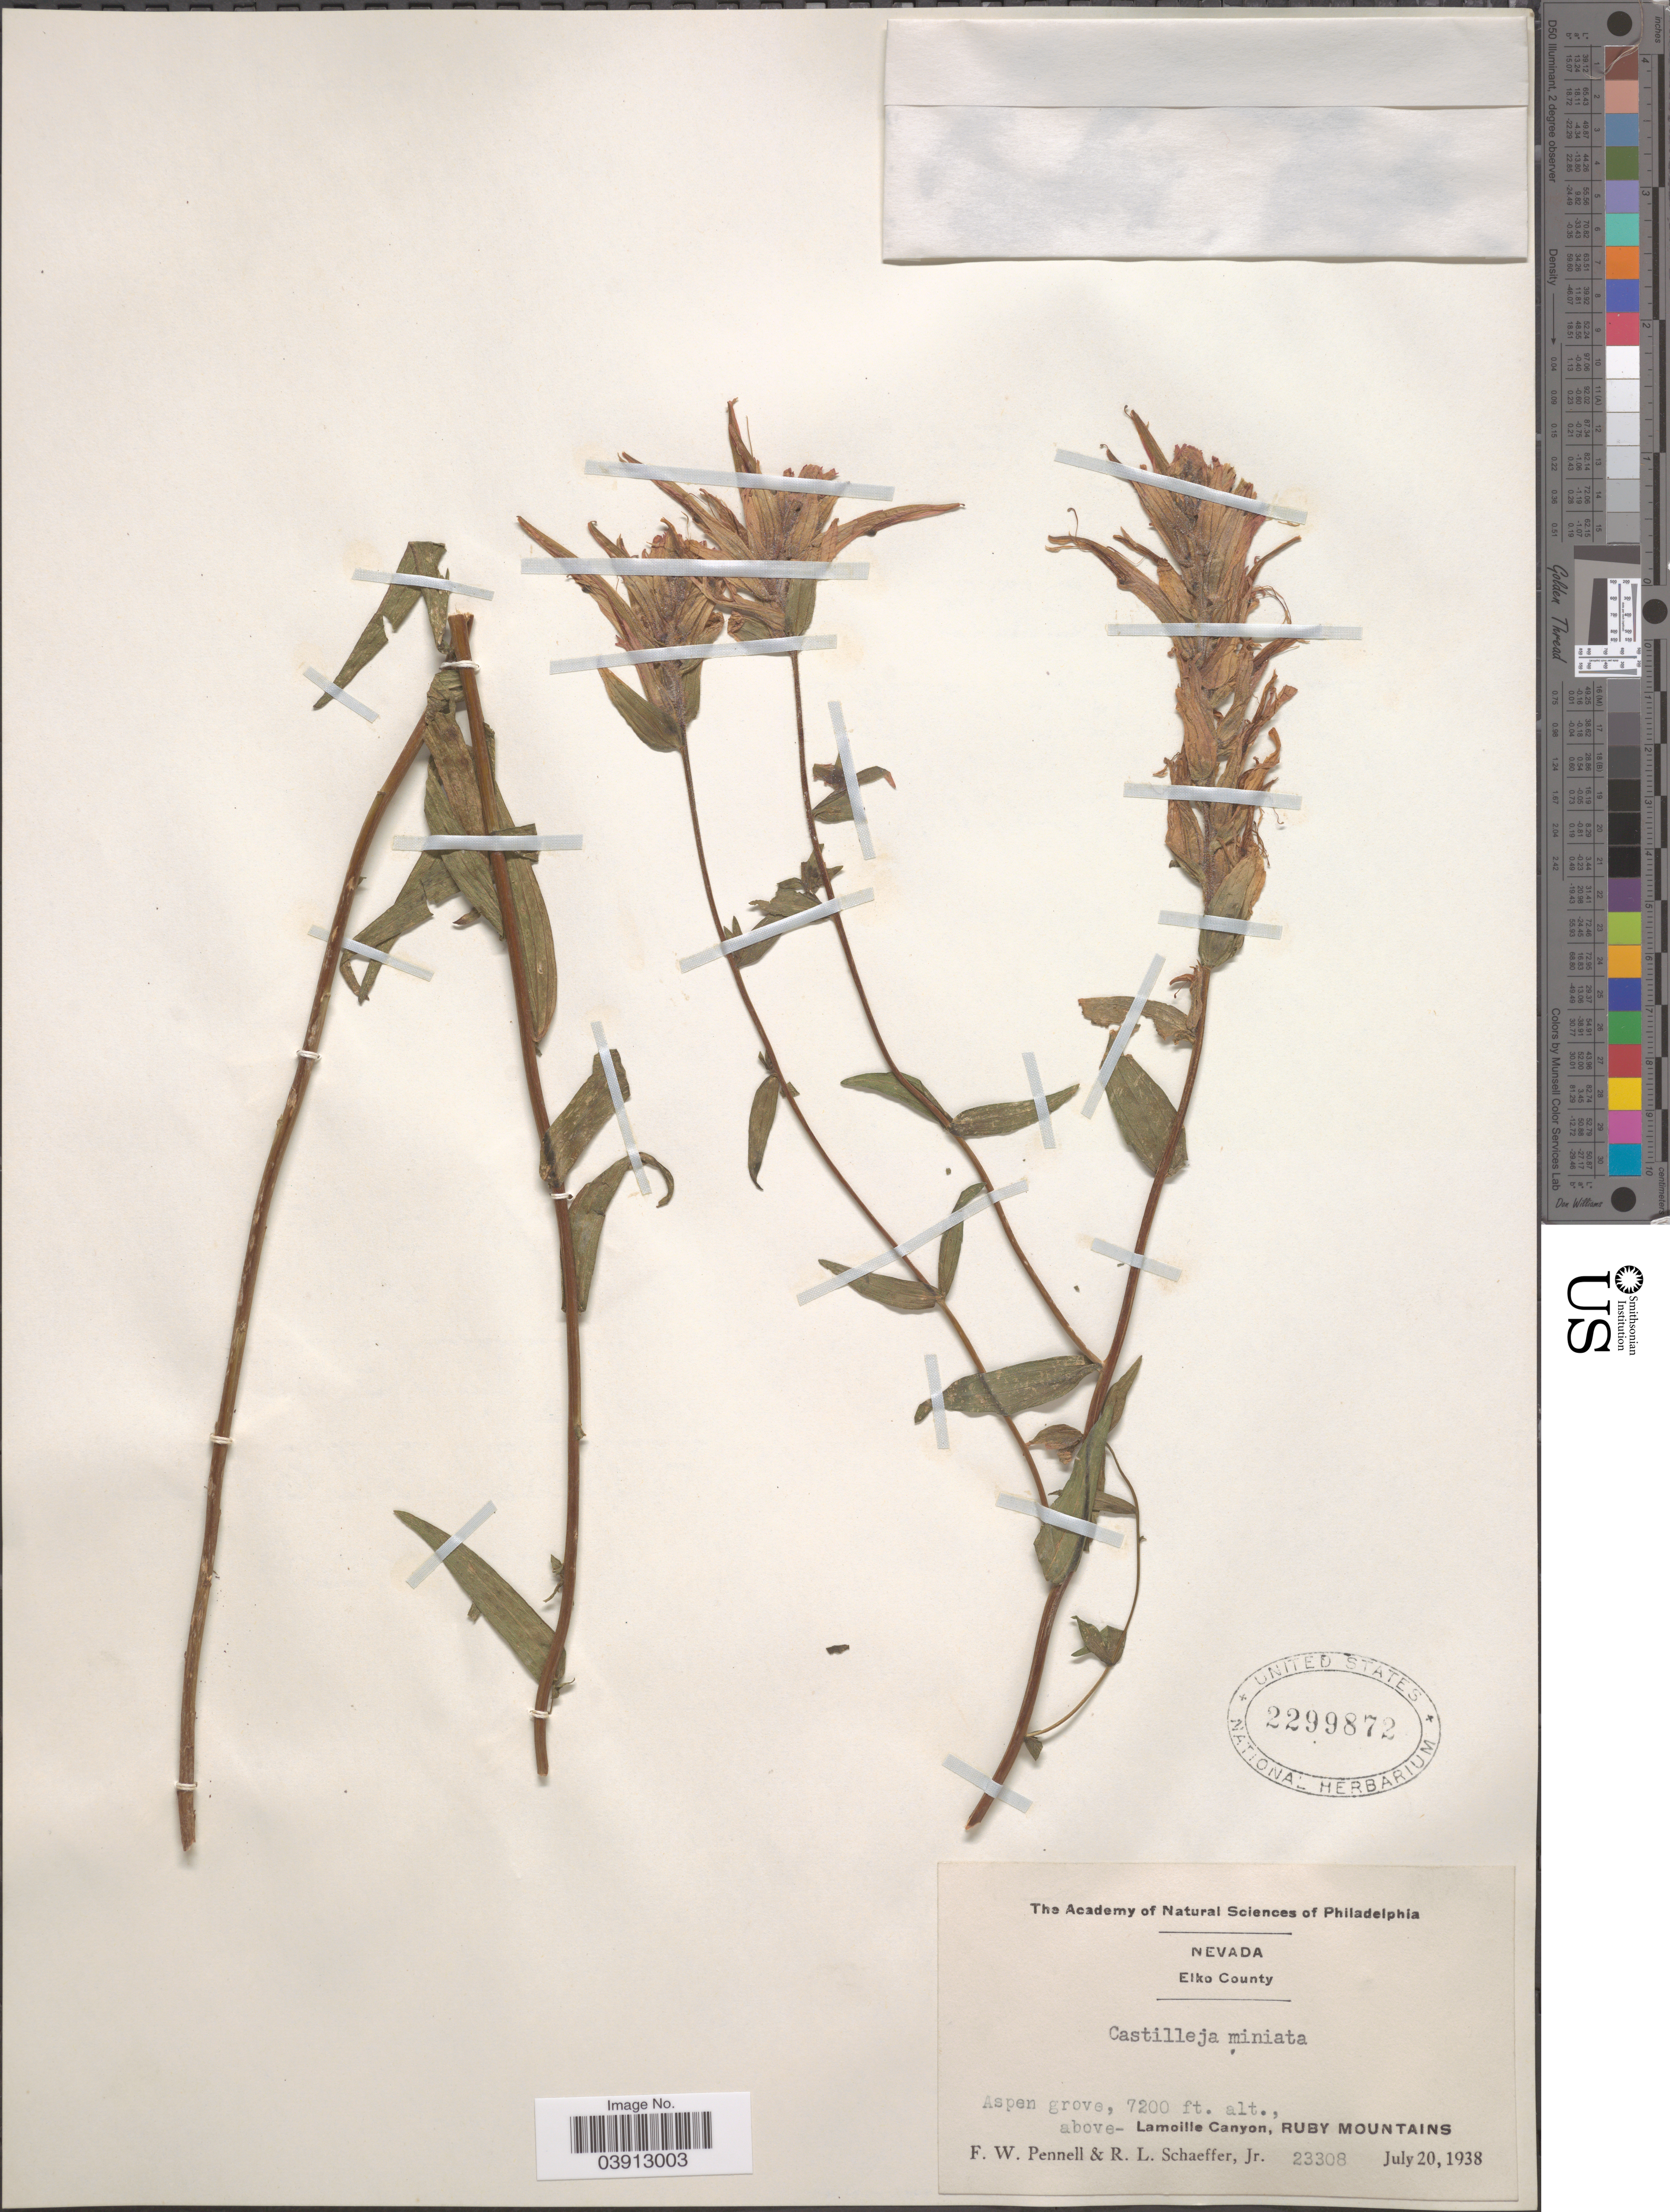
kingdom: Plantae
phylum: Tracheophyta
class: Magnoliopsida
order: Lamiales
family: Orobanchaceae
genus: Castilleja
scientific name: Castilleja miniata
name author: Douglas ex Hook.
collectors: F. W. Pennell & R. L. Schaeffer Jr.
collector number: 23308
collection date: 1938-07-20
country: United States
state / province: Nevada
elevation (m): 2195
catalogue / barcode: US 2299872